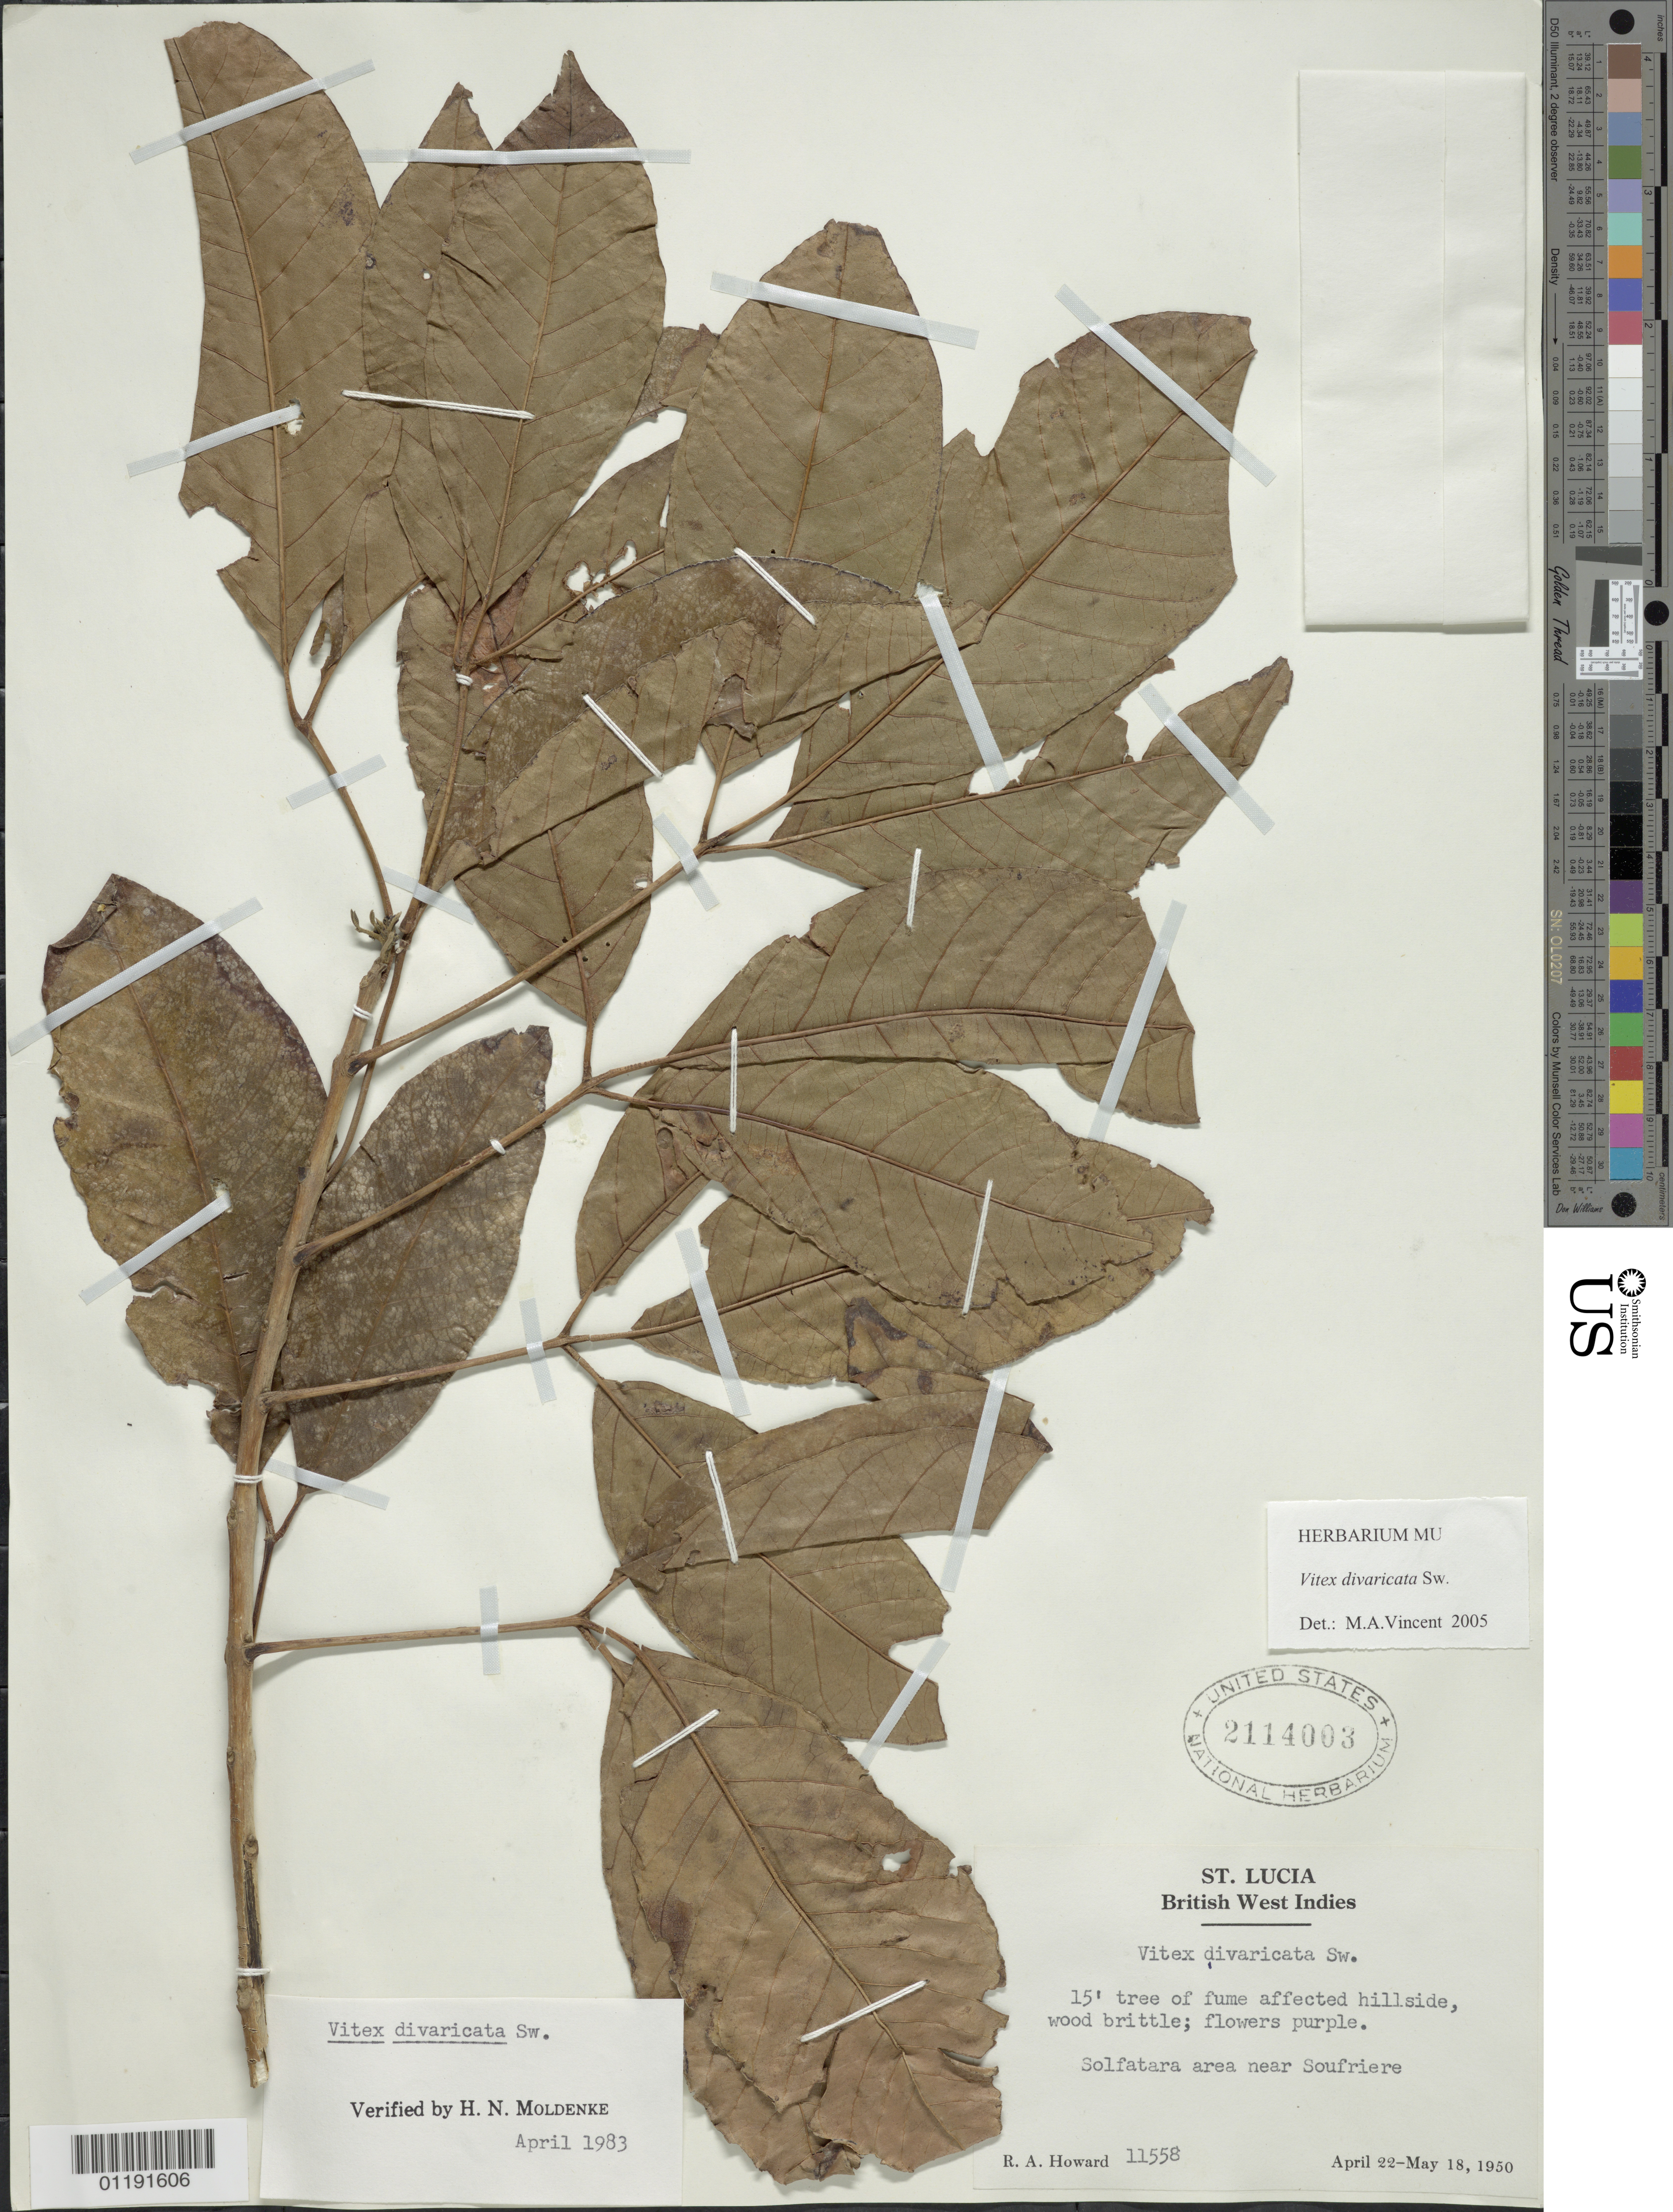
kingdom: Plantae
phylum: Tracheophyta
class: Magnoliopsida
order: Lamiales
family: Lamiaceae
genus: Vitex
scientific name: Vitex divaricata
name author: Sw.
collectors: R. A. Howard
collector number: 11558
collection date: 1950-04-22/1950-05-18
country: St. Lucia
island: Saint Lucia Island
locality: Near Soufriere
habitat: Sulfatara area, fume affected hillside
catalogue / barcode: US 2114003